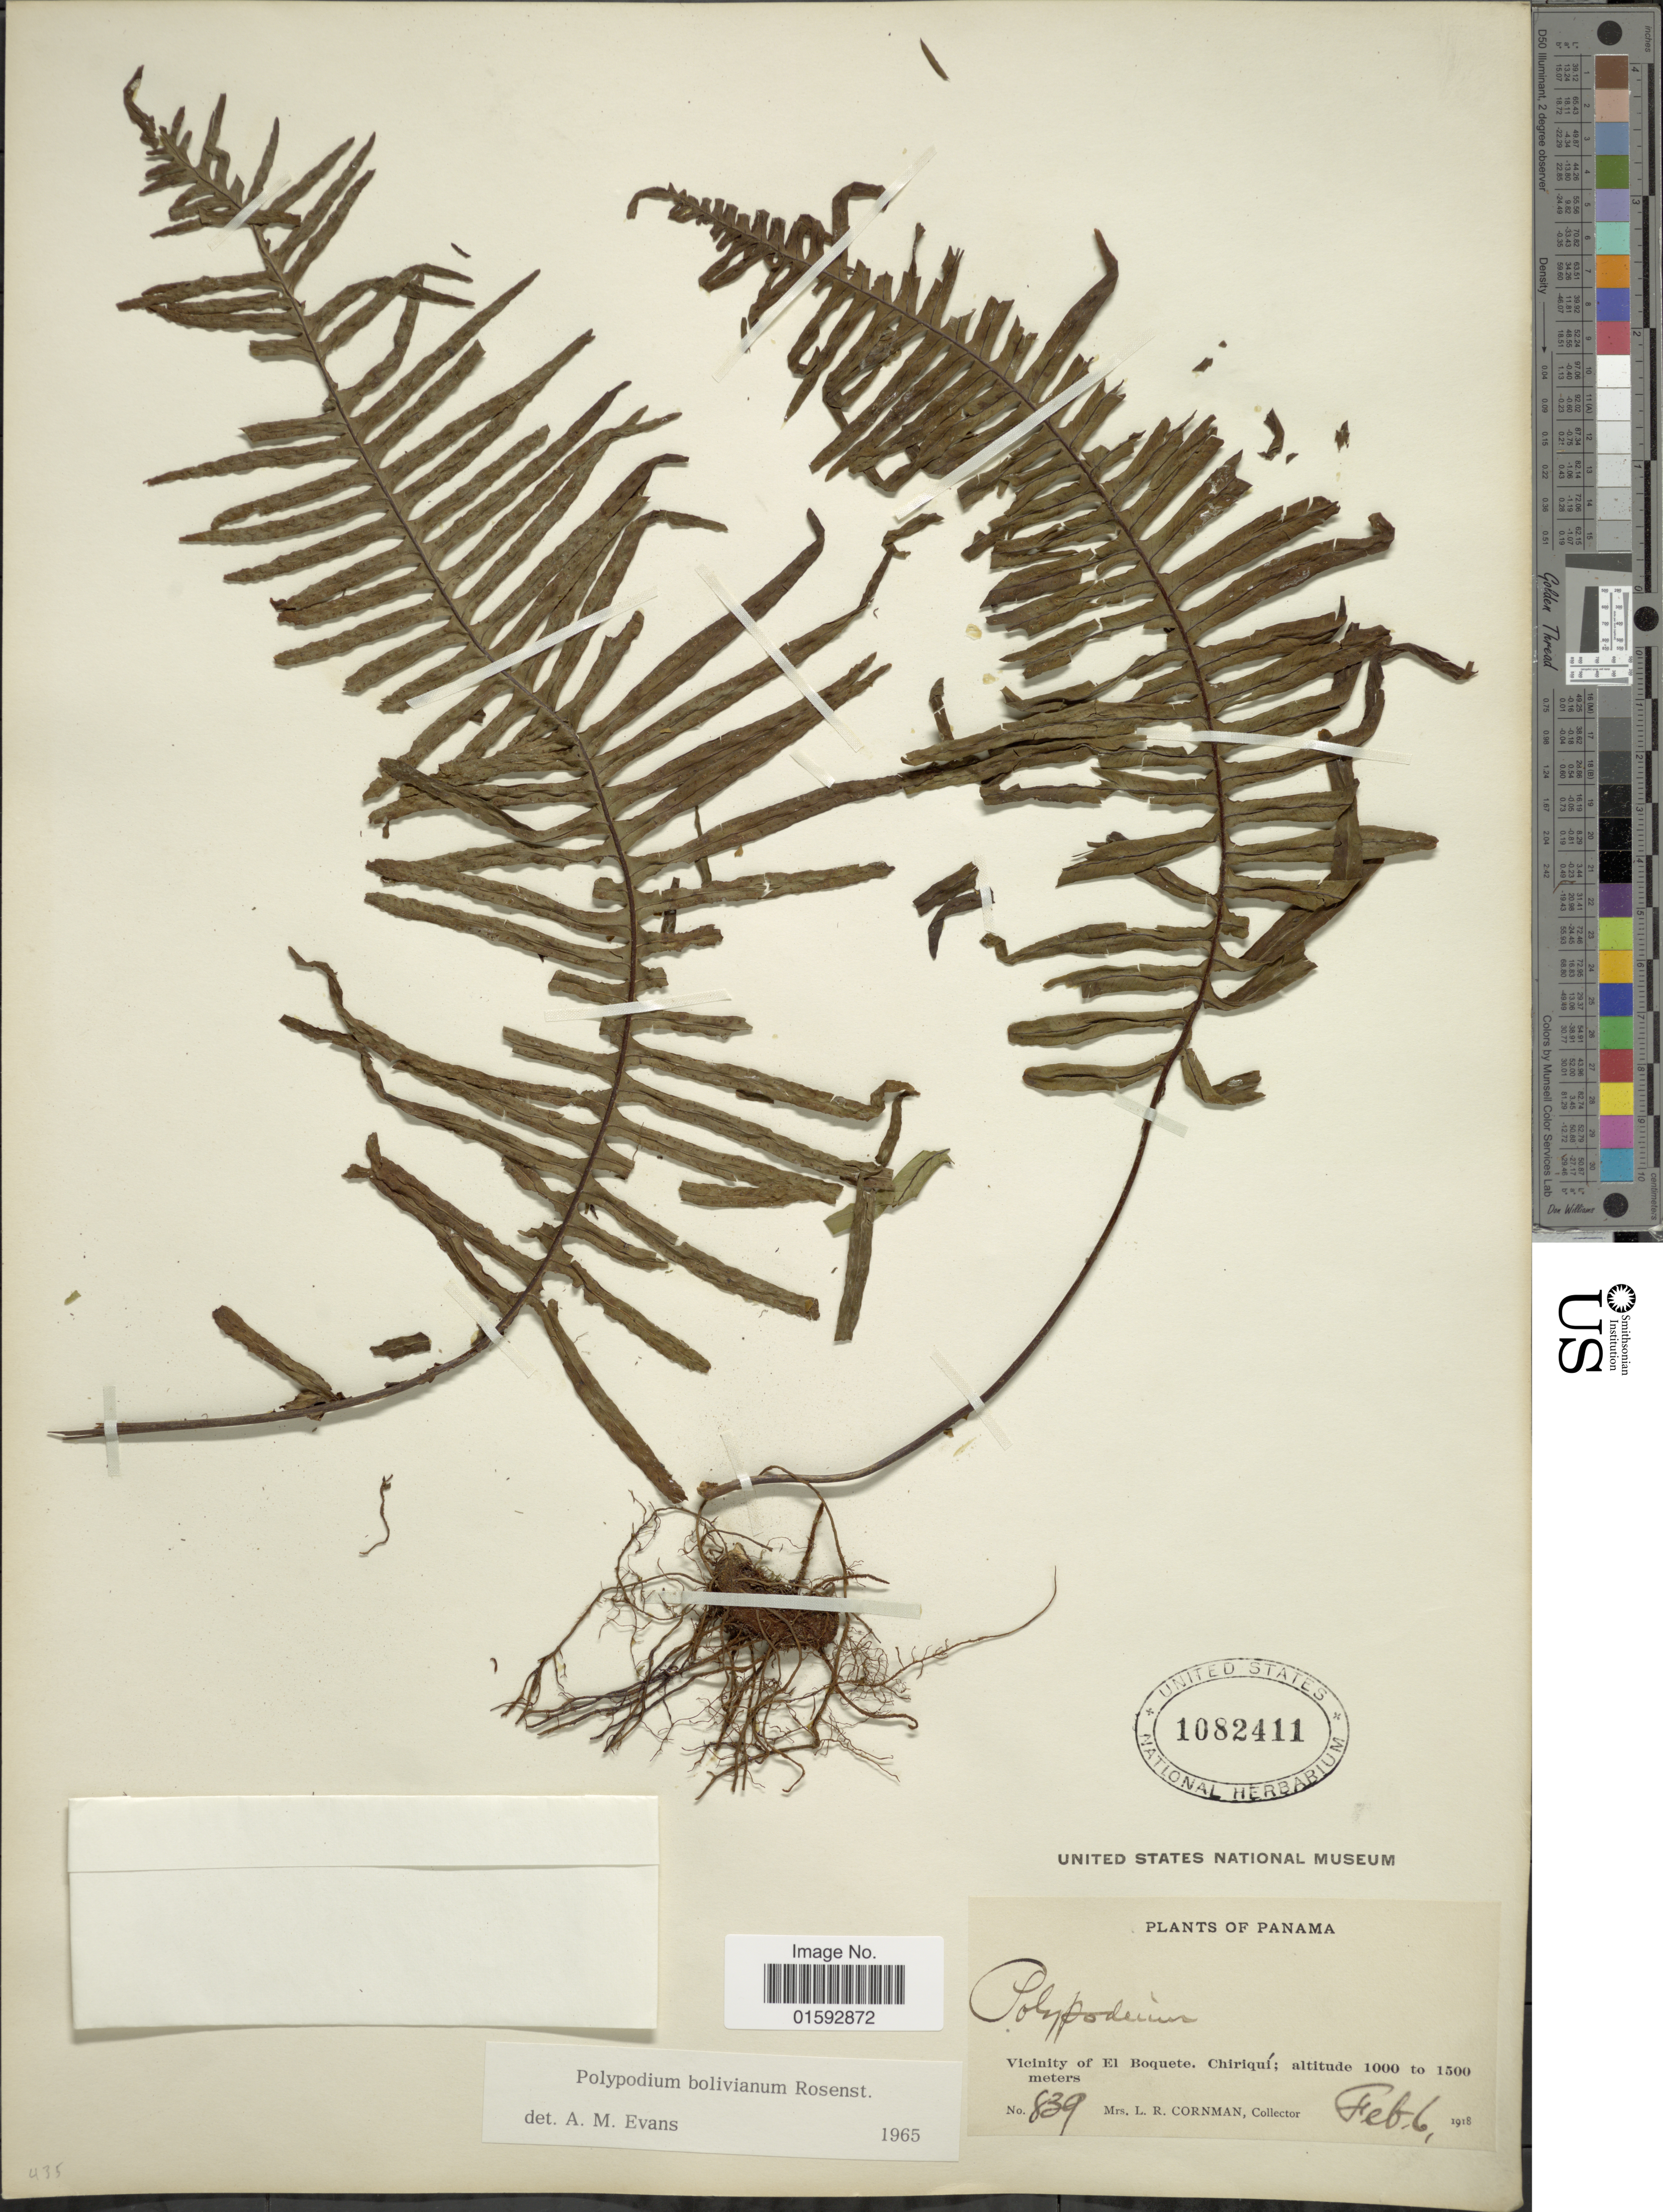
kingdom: Plantae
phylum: Tracheophyta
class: Polypodiopsida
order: Polypodiales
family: Polypodiaceae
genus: Pecluma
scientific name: Pecluma divaricata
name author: (E. Fourn.) Mickel & Beitel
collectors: L. Cornman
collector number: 839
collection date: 1918-02-06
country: Panama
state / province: Chiriqui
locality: Vicinity of El Boquete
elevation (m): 1000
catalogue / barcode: US 1082411